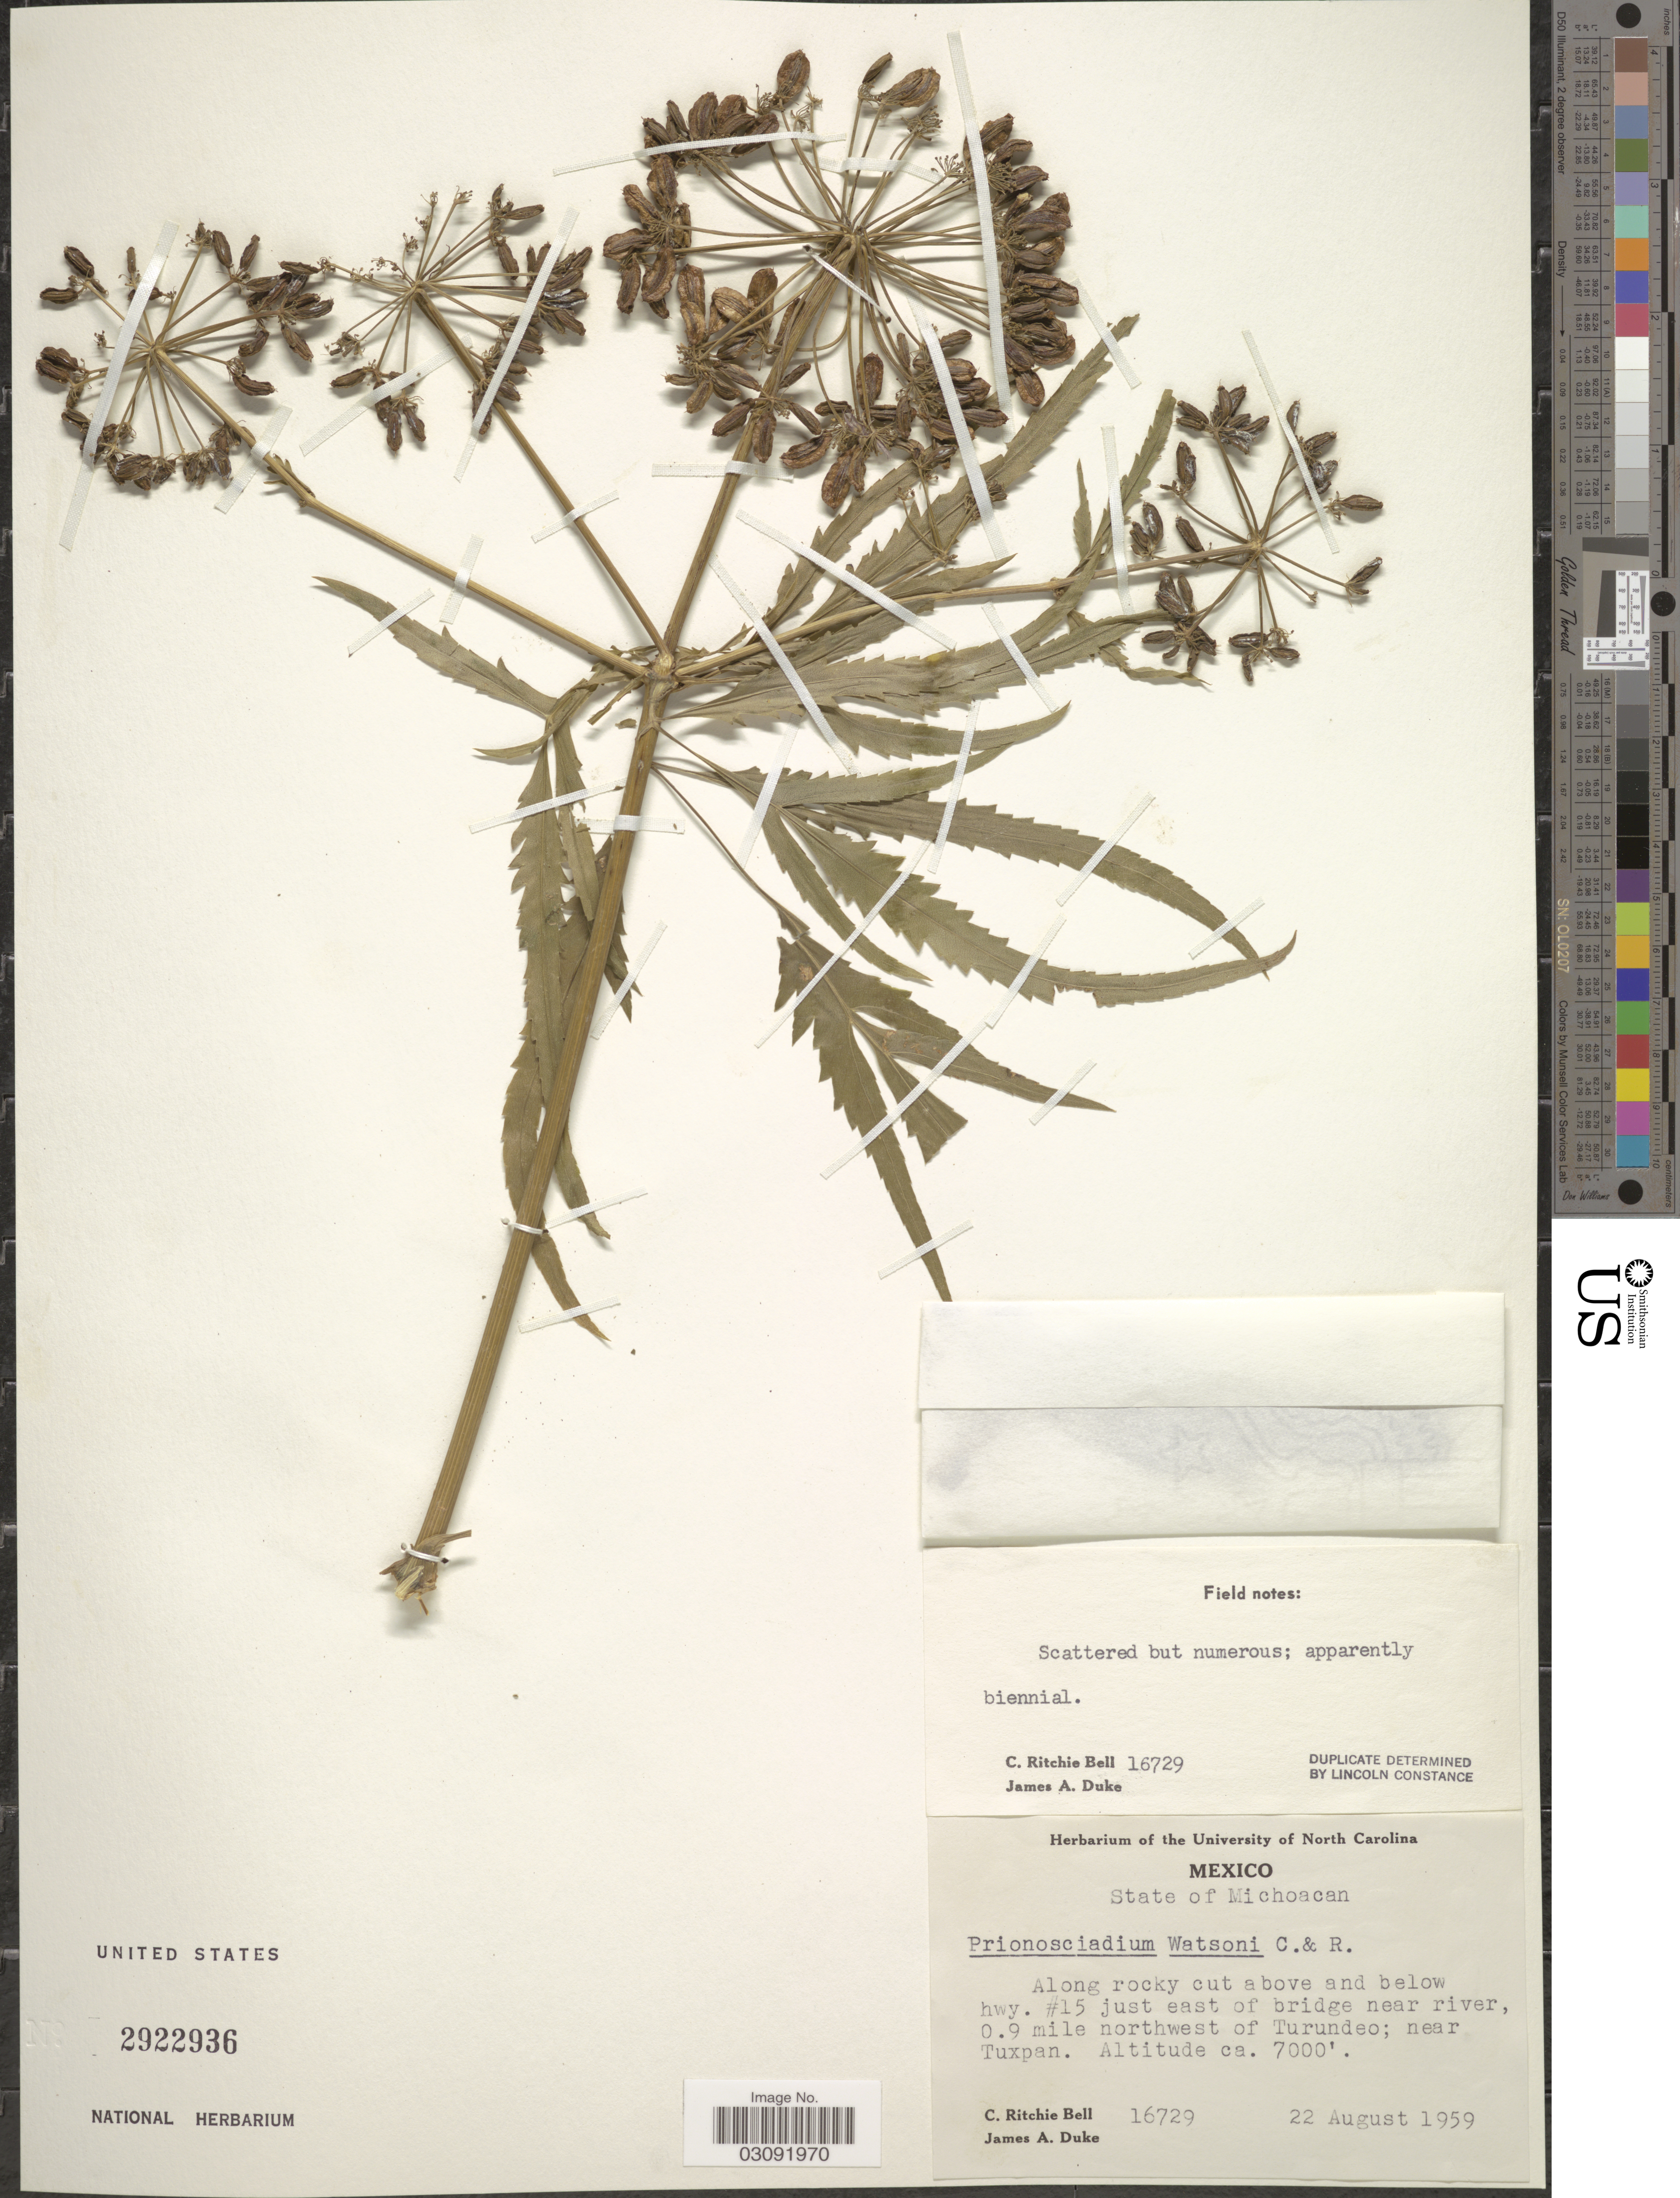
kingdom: Plantae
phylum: Tracheophyta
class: Magnoliopsida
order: Apiales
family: Apiaceae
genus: Prionosciadium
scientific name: Prionosciadium watsonii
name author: J.M. Coult. & Rose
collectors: C. R. Bell & J. A. Duke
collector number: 16729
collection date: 1959-08-22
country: Mexico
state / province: Michoacán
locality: Along rocky cut above and below hwy. #15 just east of bridge near river, 0.9 mile northwest of Turundeo; near Tuxpan.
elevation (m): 2134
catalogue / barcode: US 2922936